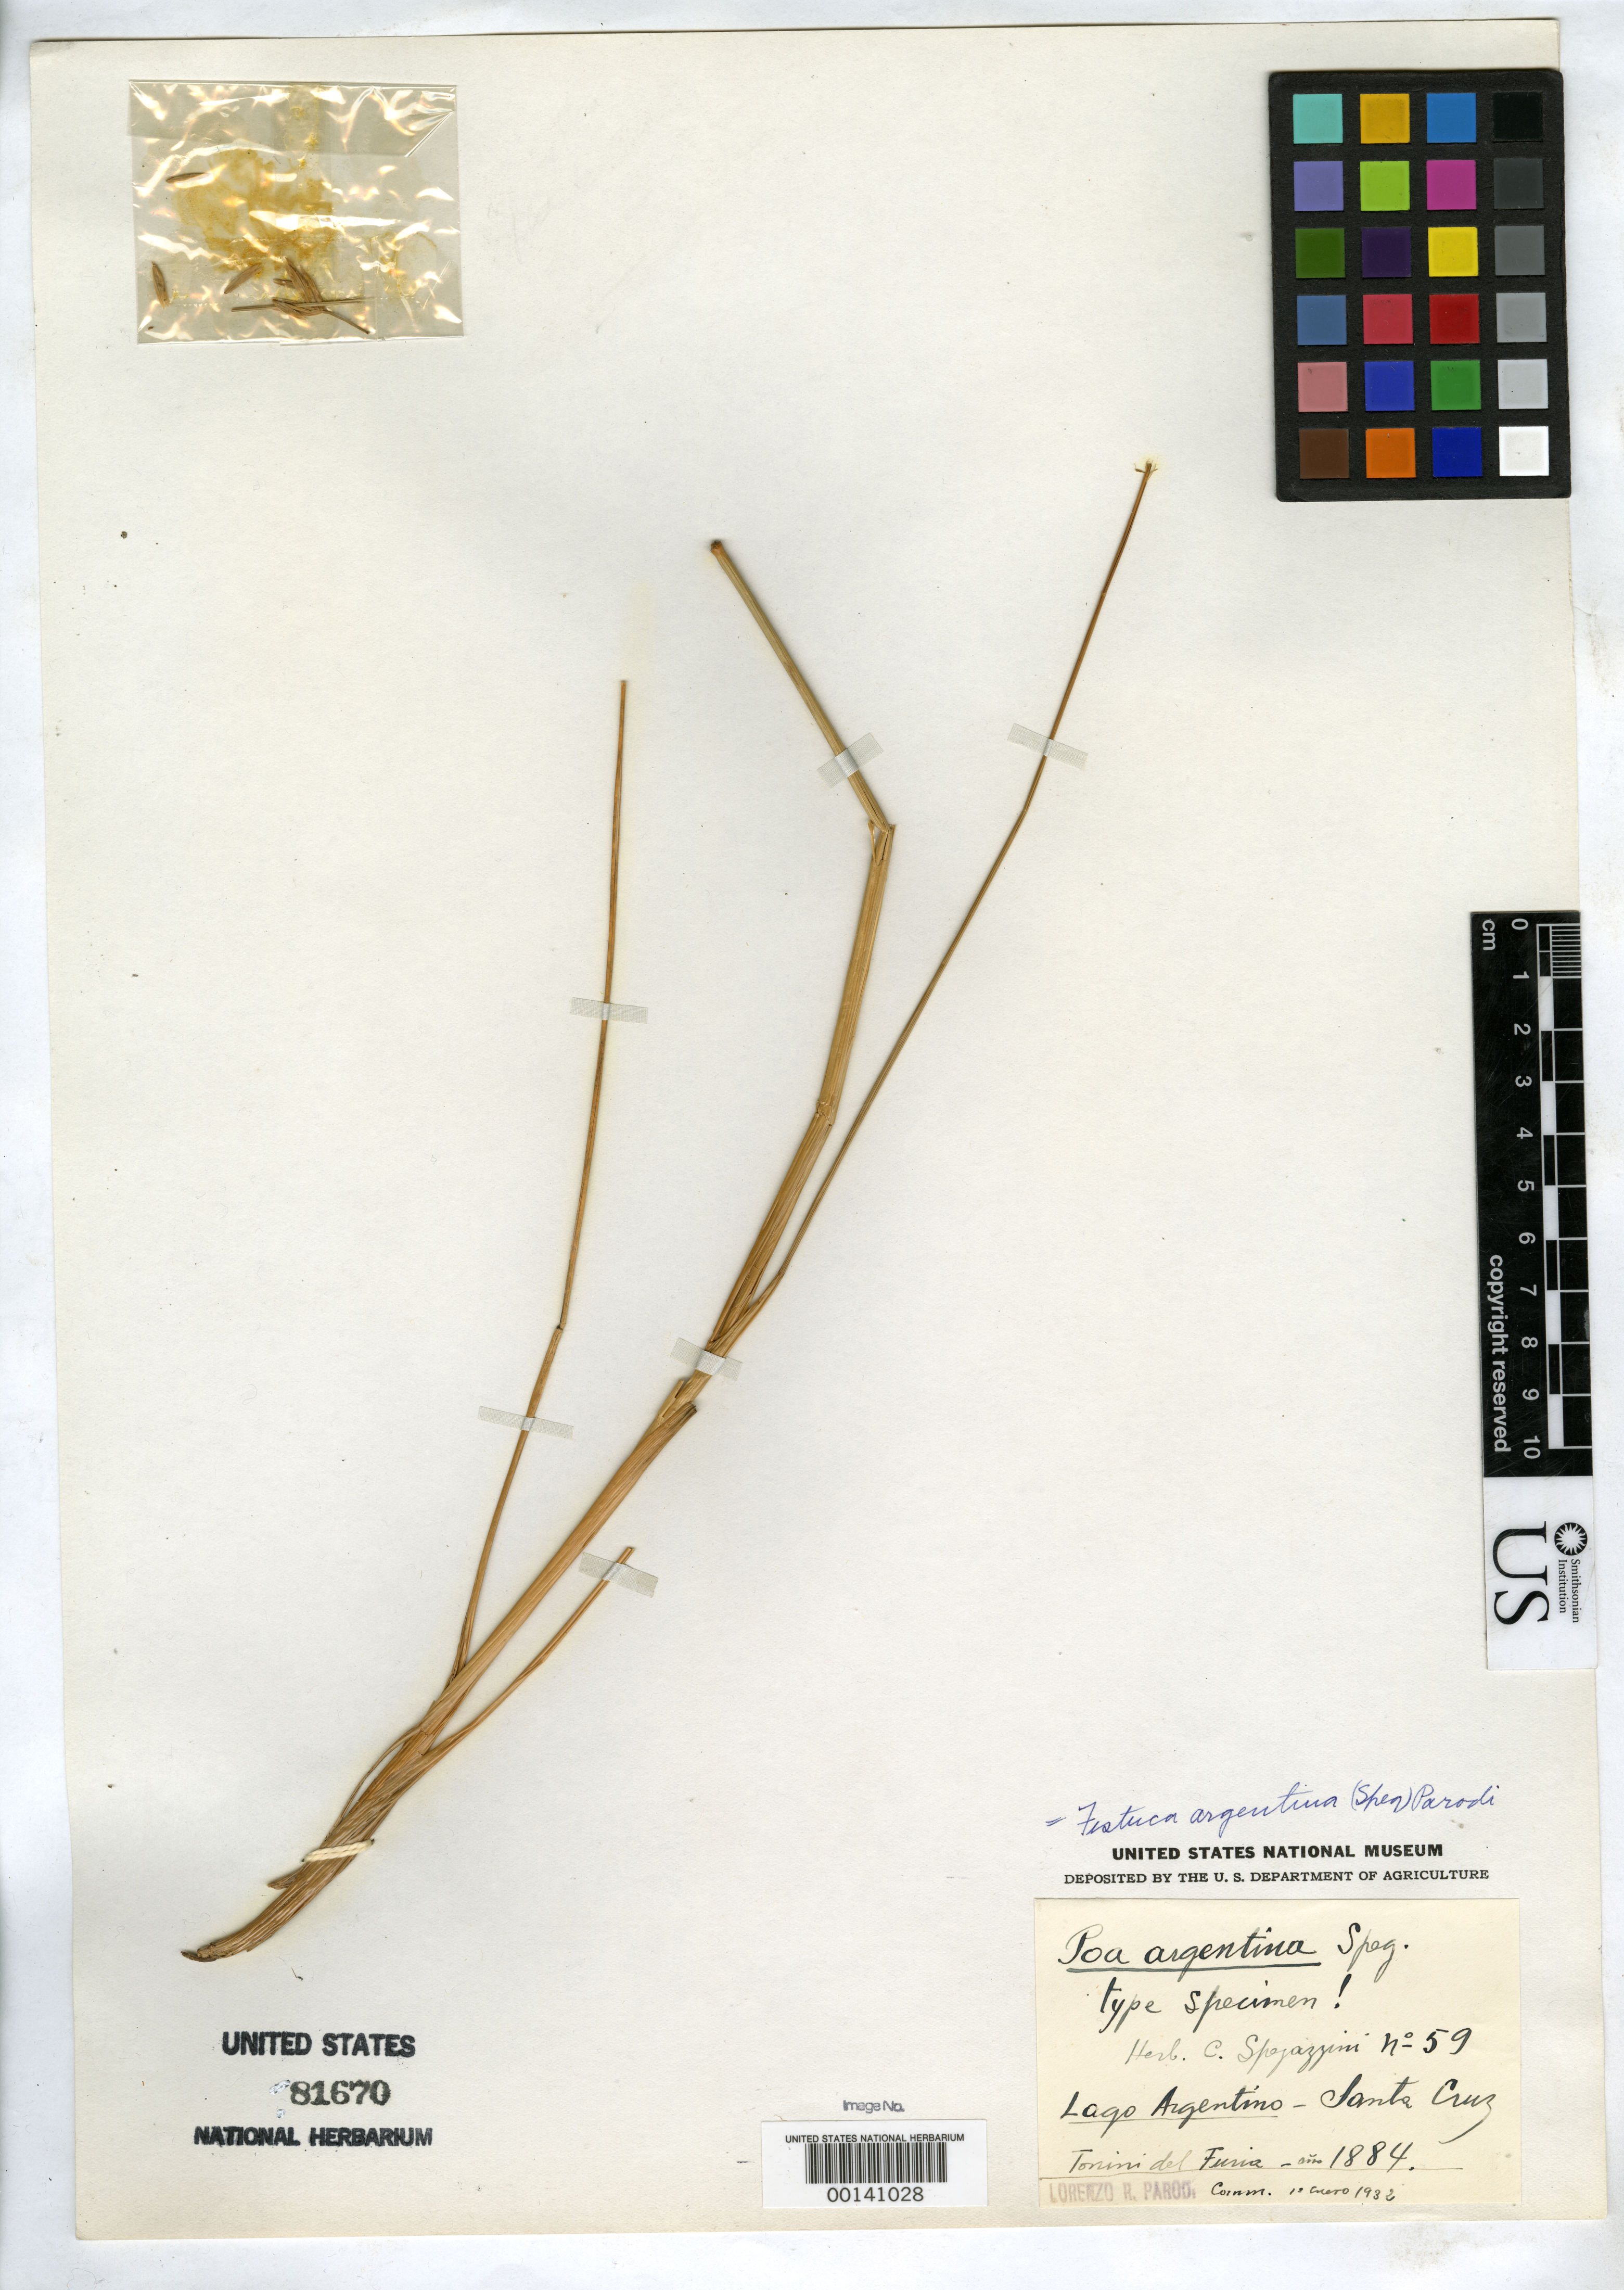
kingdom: Plantae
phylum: Tracheophyta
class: Liliopsida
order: Poales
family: Poaceae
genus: Poa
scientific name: Poa argentina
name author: Speg.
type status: Isotype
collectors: L. R. Parodi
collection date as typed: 1884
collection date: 1884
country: Argentina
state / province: Santa Cruz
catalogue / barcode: US 81670